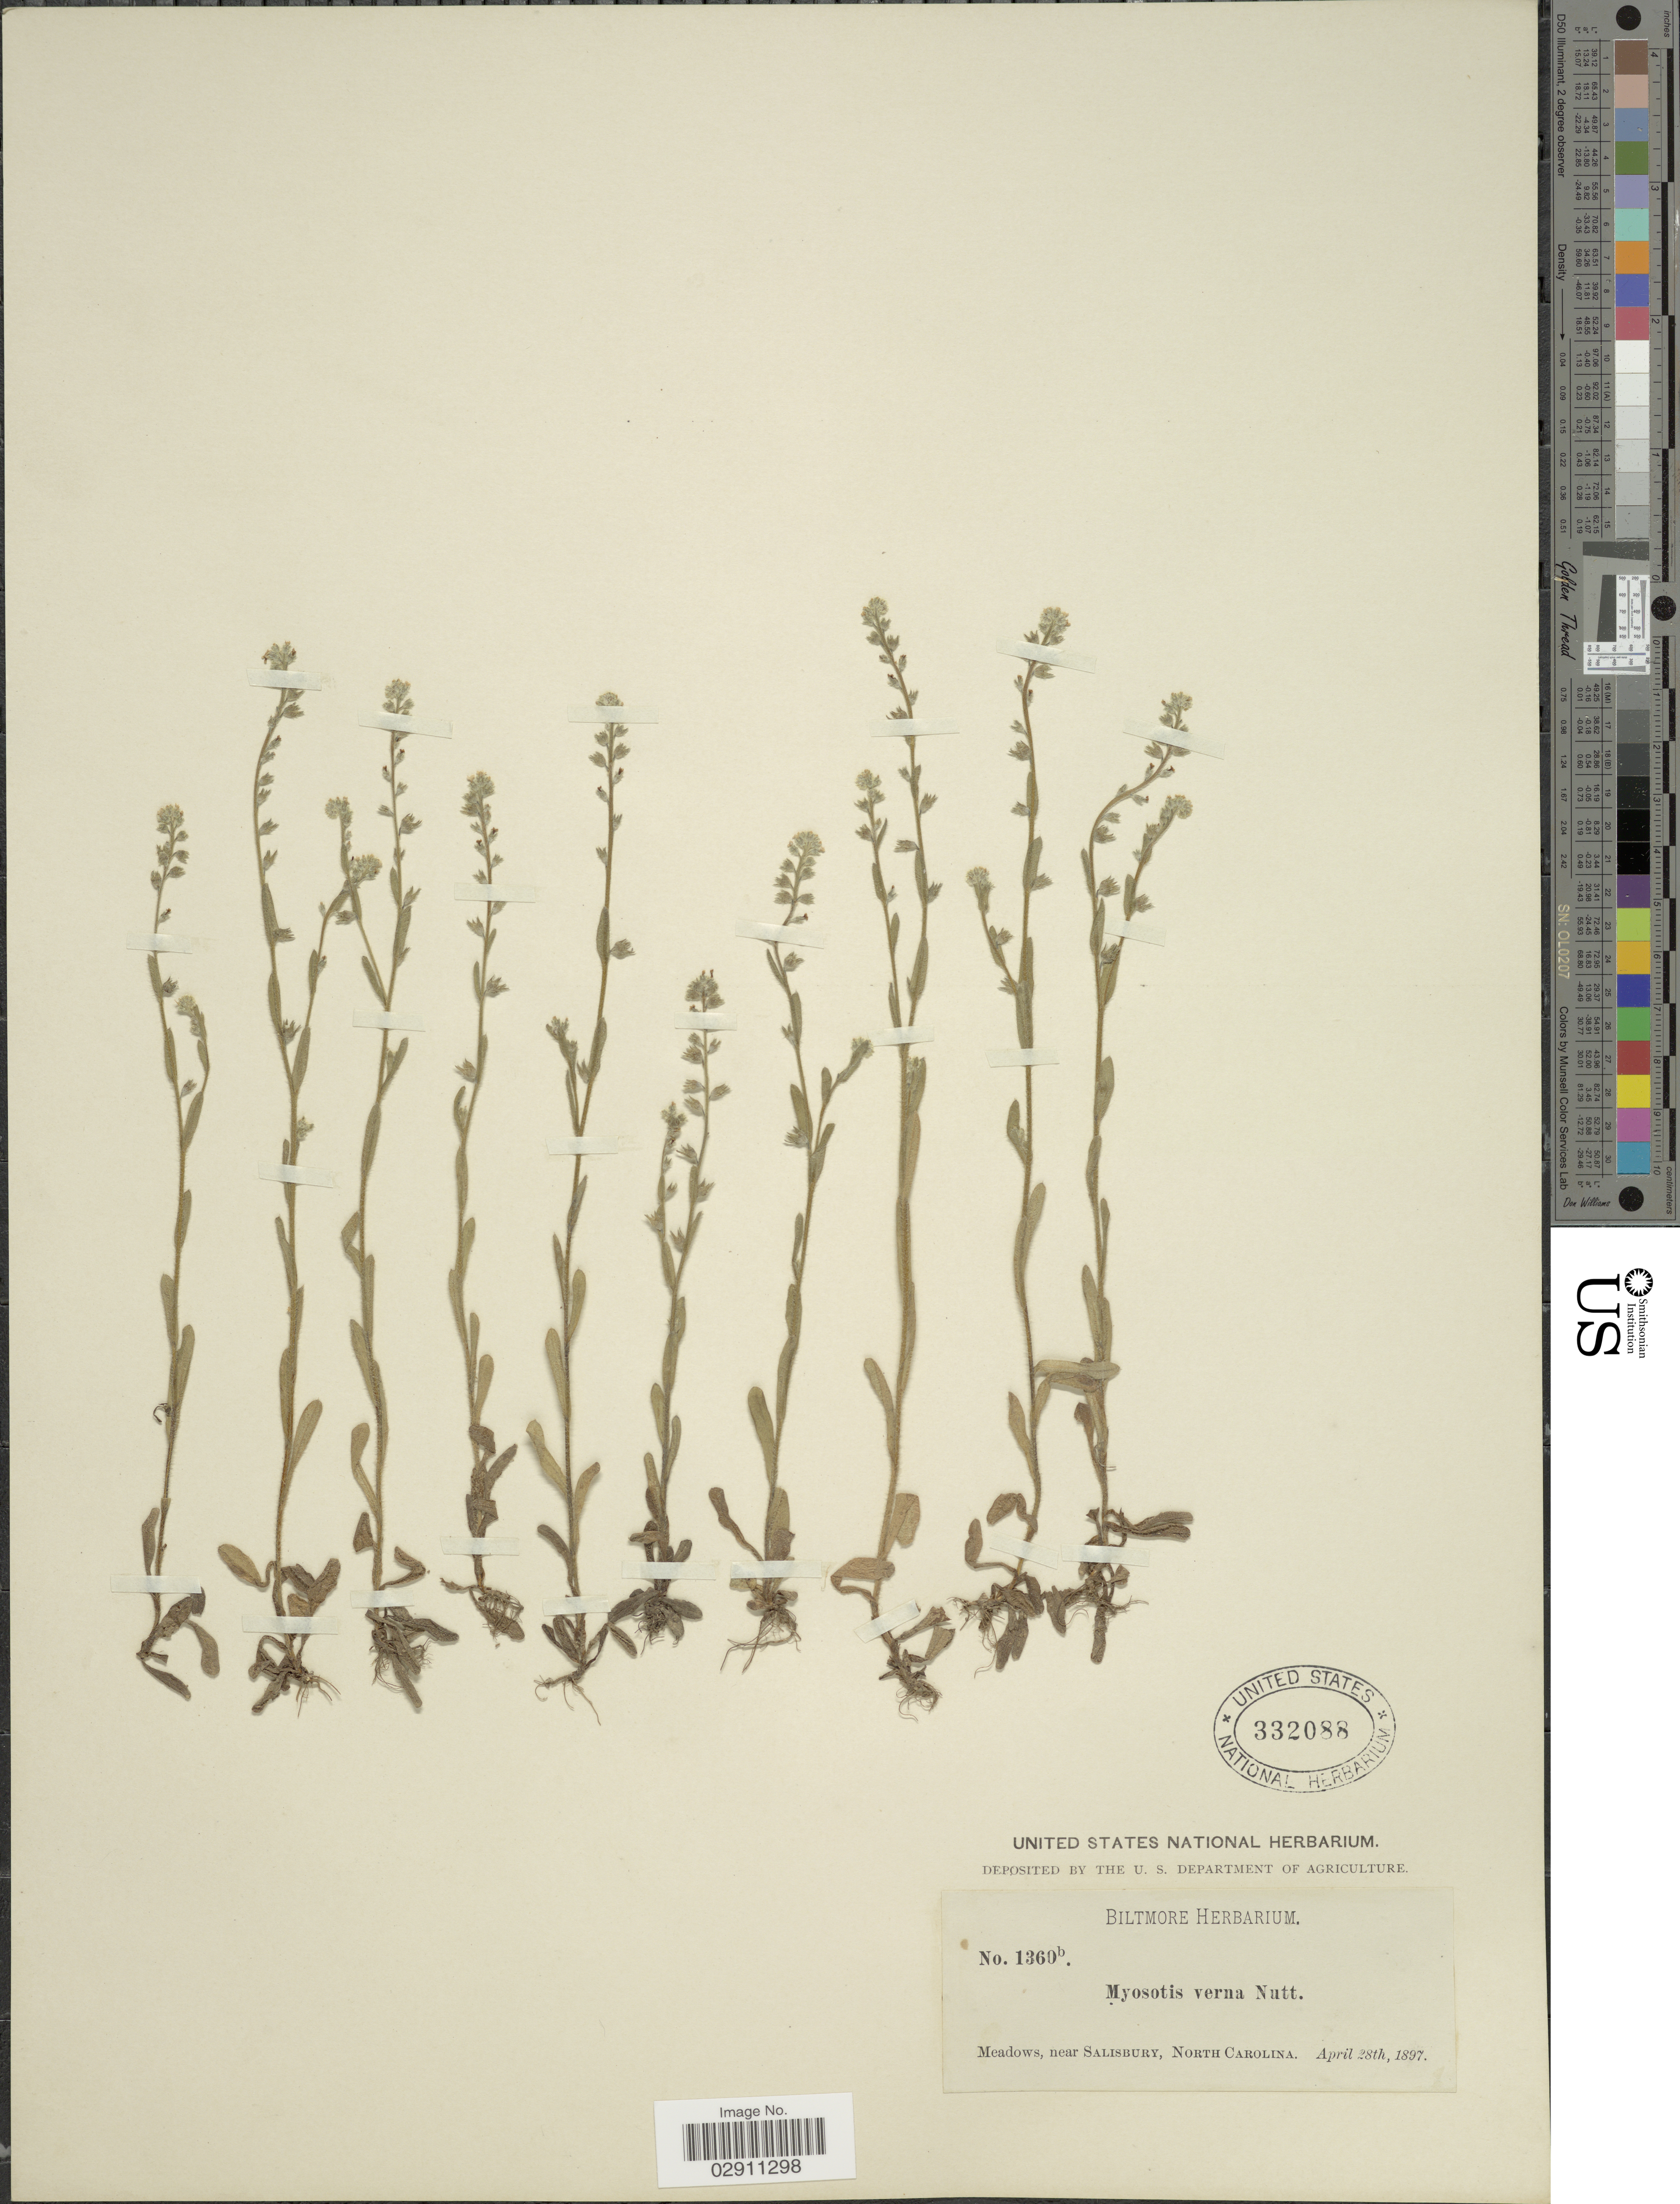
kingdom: Plantae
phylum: Tracheophyta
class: Magnoliopsida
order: Boraginales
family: Boraginaceae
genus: Myosotis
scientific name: Myosotis verna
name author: Nutt.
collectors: ex herb. Biltmore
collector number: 1360b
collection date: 1897-04-28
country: United States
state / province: North Carolina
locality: Meadows, near Salisbury.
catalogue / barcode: US 332088